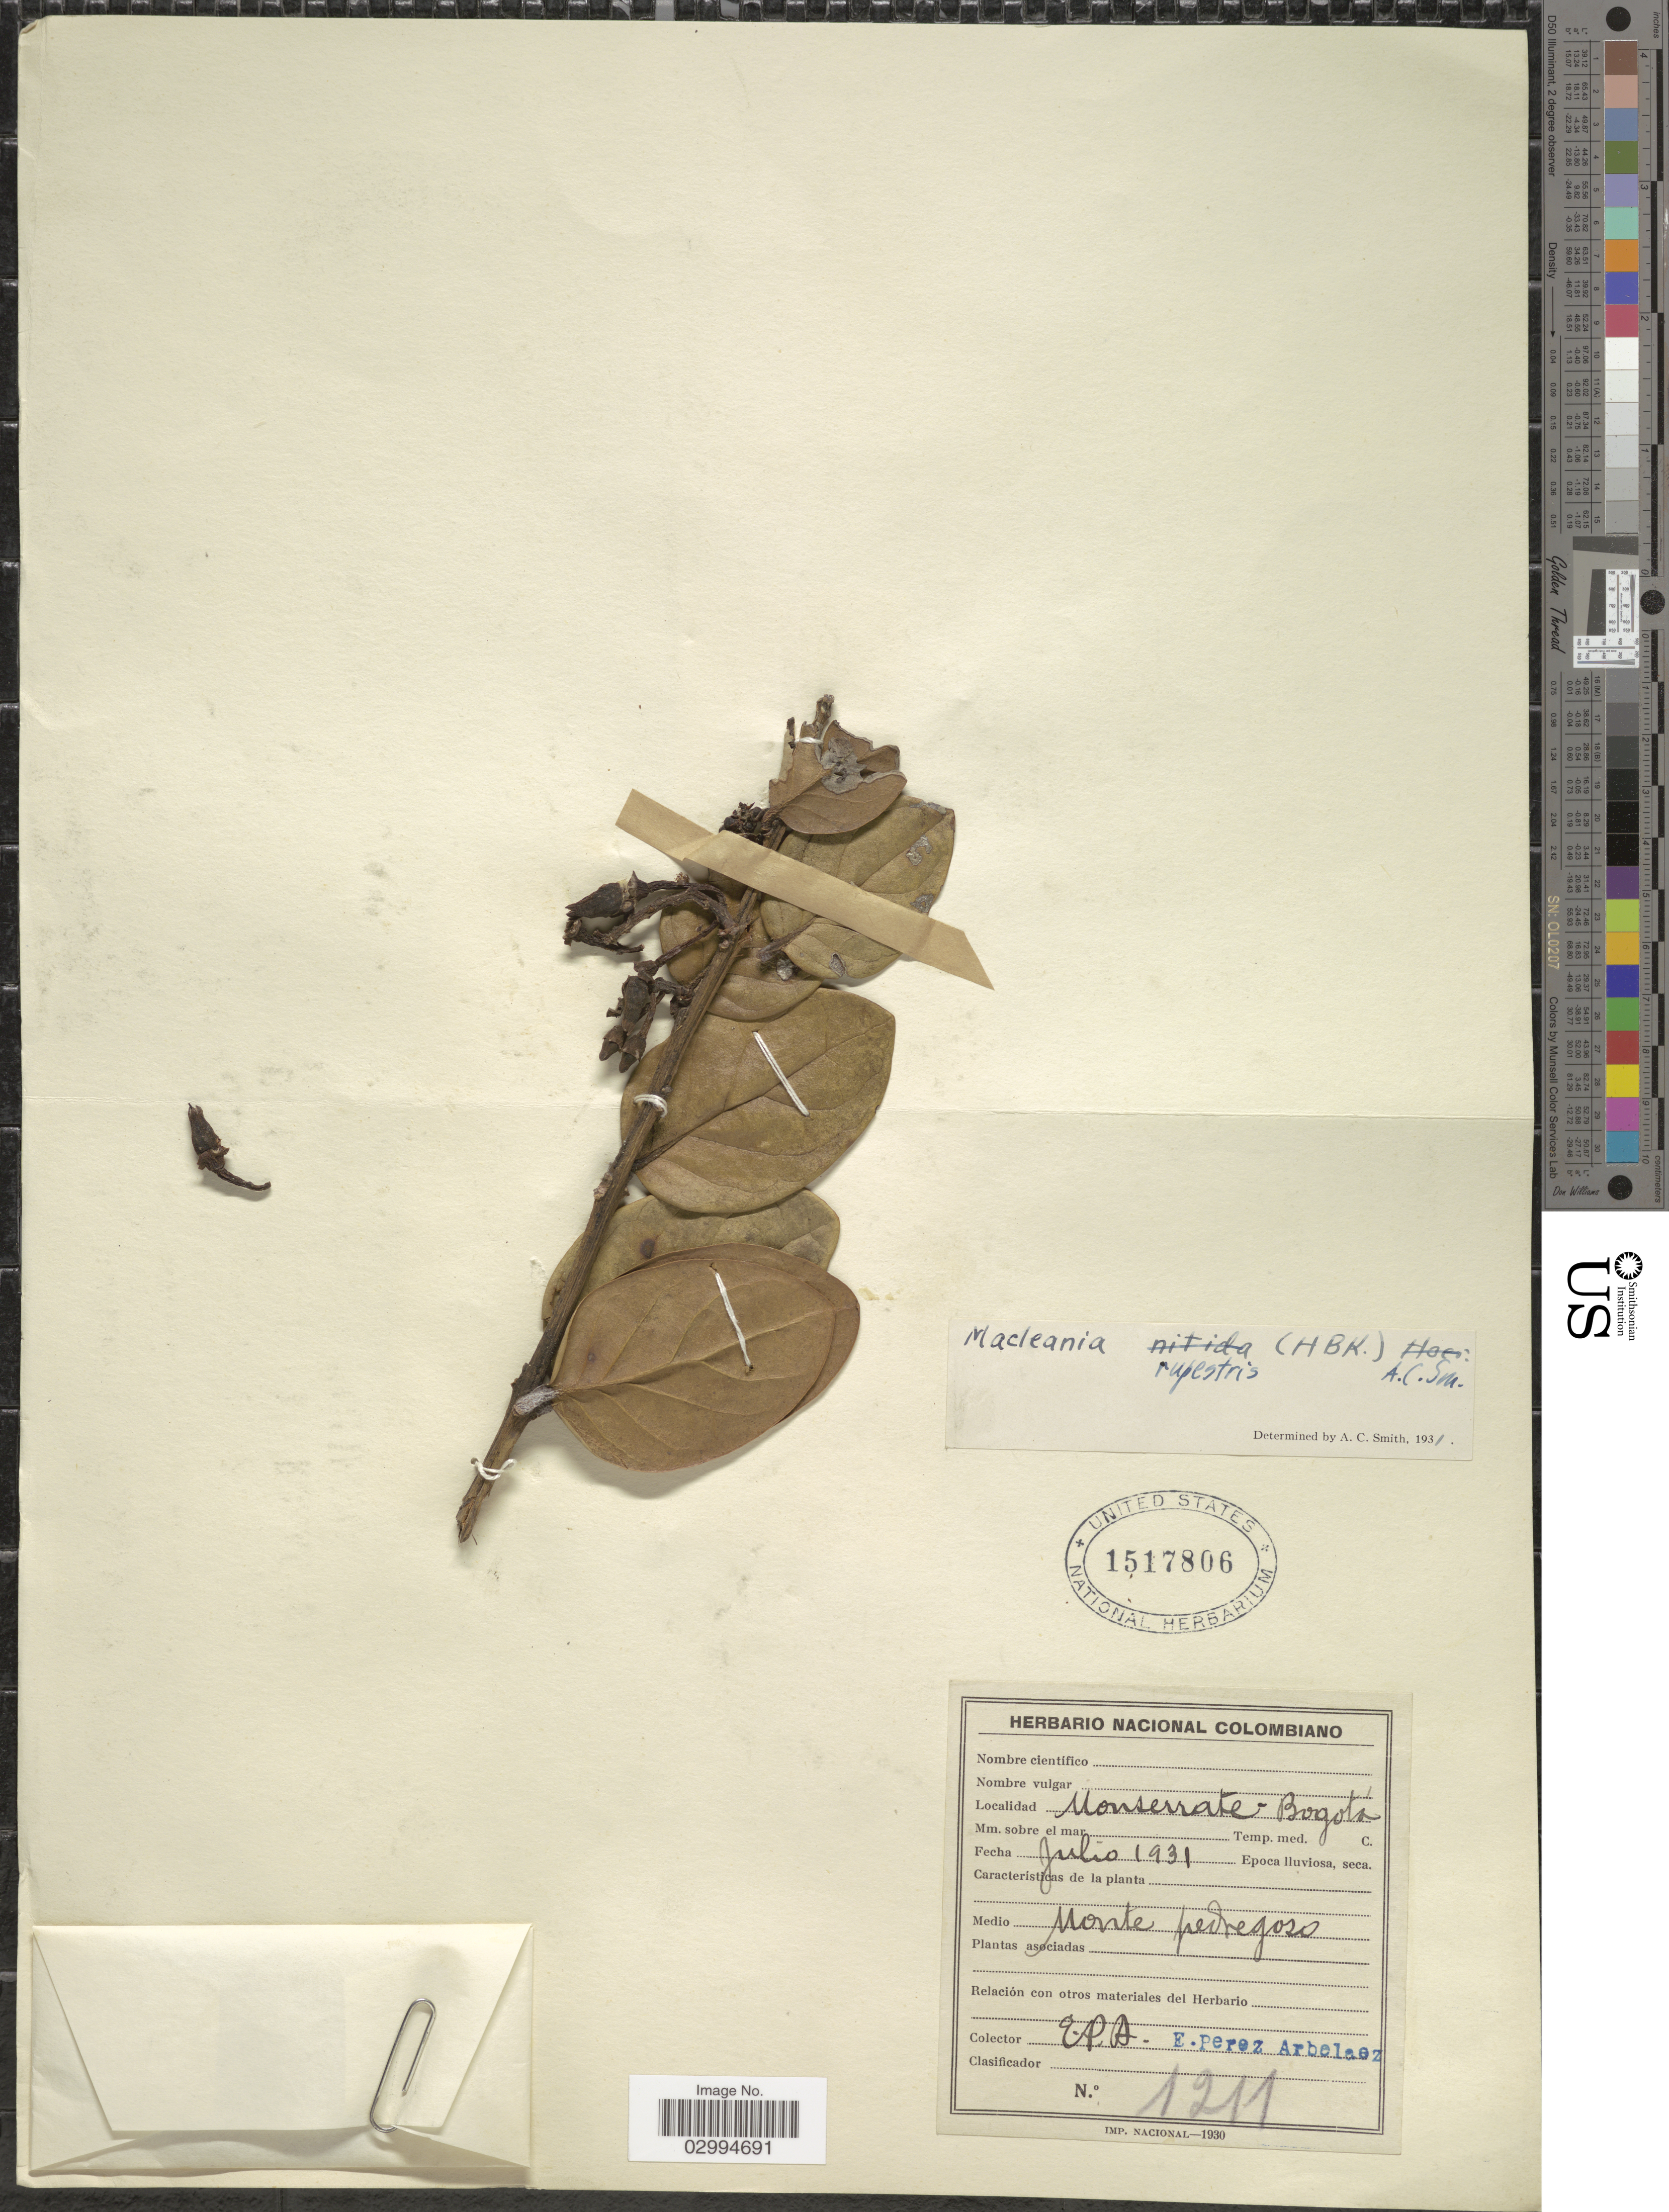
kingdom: Plantae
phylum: Tracheophyta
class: Magnoliopsida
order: Ericales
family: Ericaceae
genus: Macleania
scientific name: Macleania rupestris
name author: (Kunth) A.C. Sm.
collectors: E. Pérez Arbeláez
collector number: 1211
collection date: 1931-07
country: Colombia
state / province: Bogota D.C.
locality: Monserrate - Bogotá.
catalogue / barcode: US 1517806